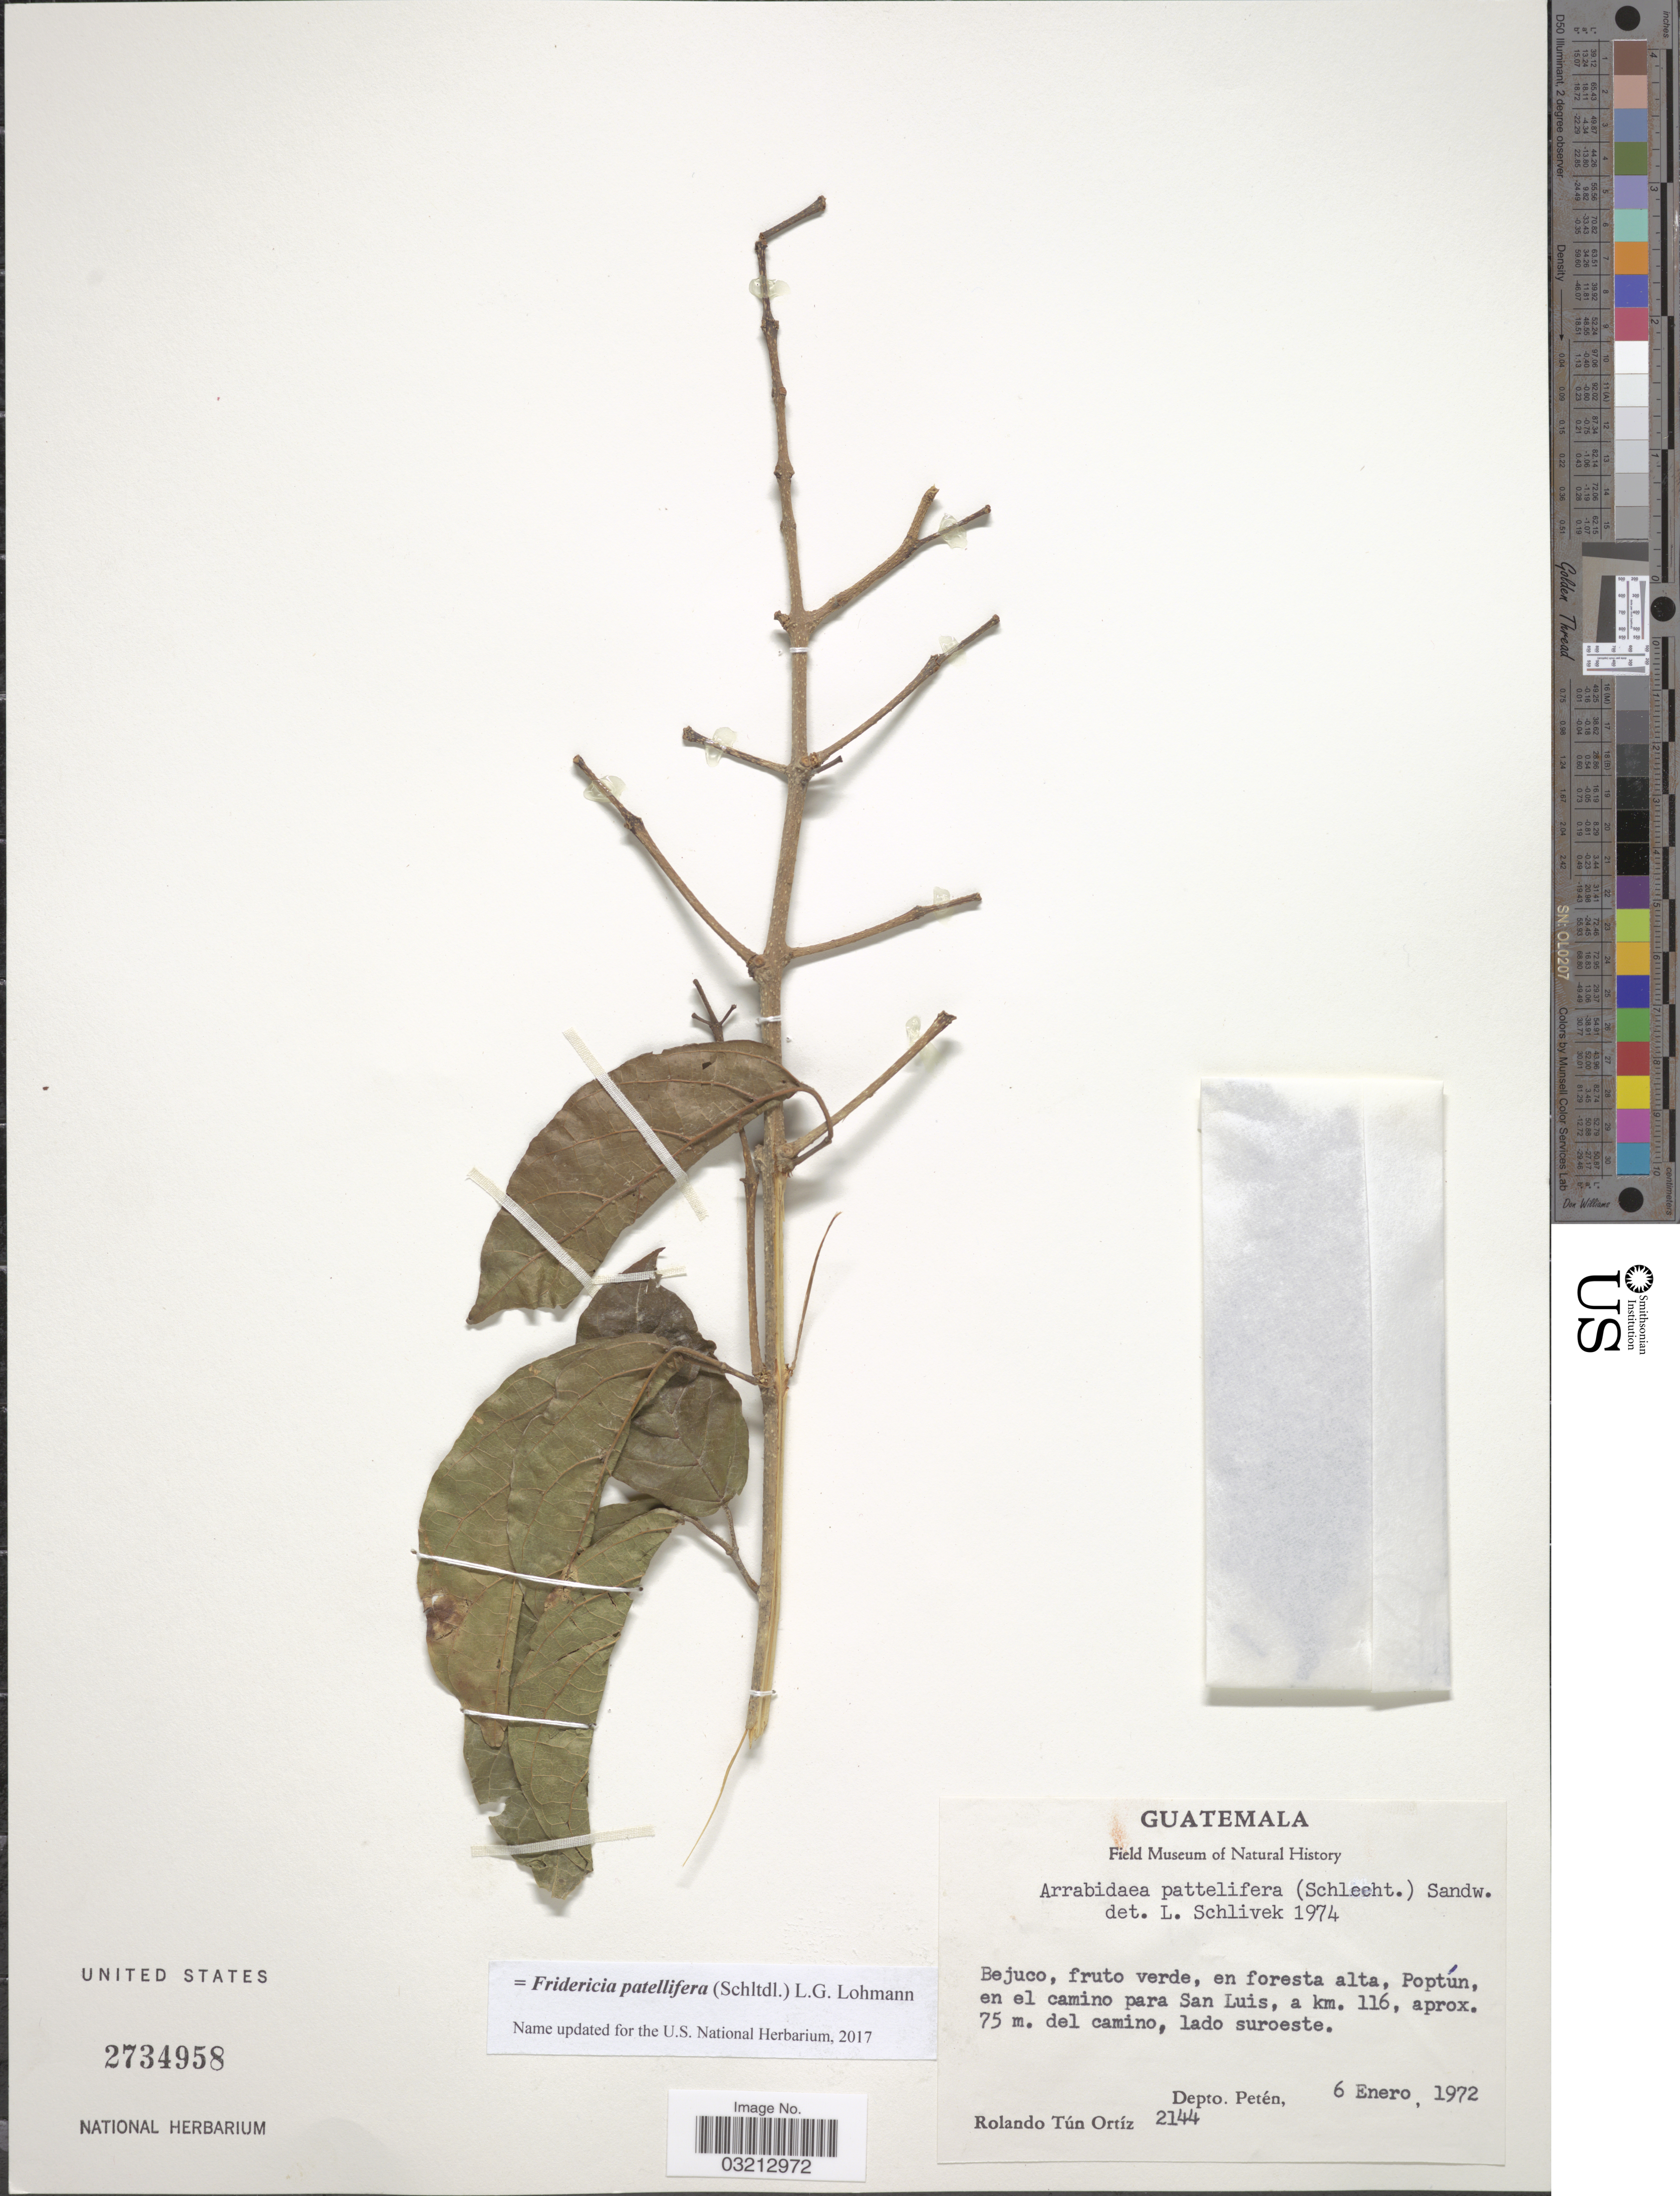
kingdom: Plantae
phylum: Tracheophyta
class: Magnoliopsida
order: Lamiales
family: Bignoniaceae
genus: Fridericia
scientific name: Fridericia patellifera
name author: (Schltdl.) L.G. Lohmann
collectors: R. Tún Ortíz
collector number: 2144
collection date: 1972-01-06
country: Guatemala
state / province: El Petén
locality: Poptún, en el camino para San Luis, a km. 116, del camino, lado suroeste. Depto. Petén.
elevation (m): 75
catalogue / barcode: US 2734958